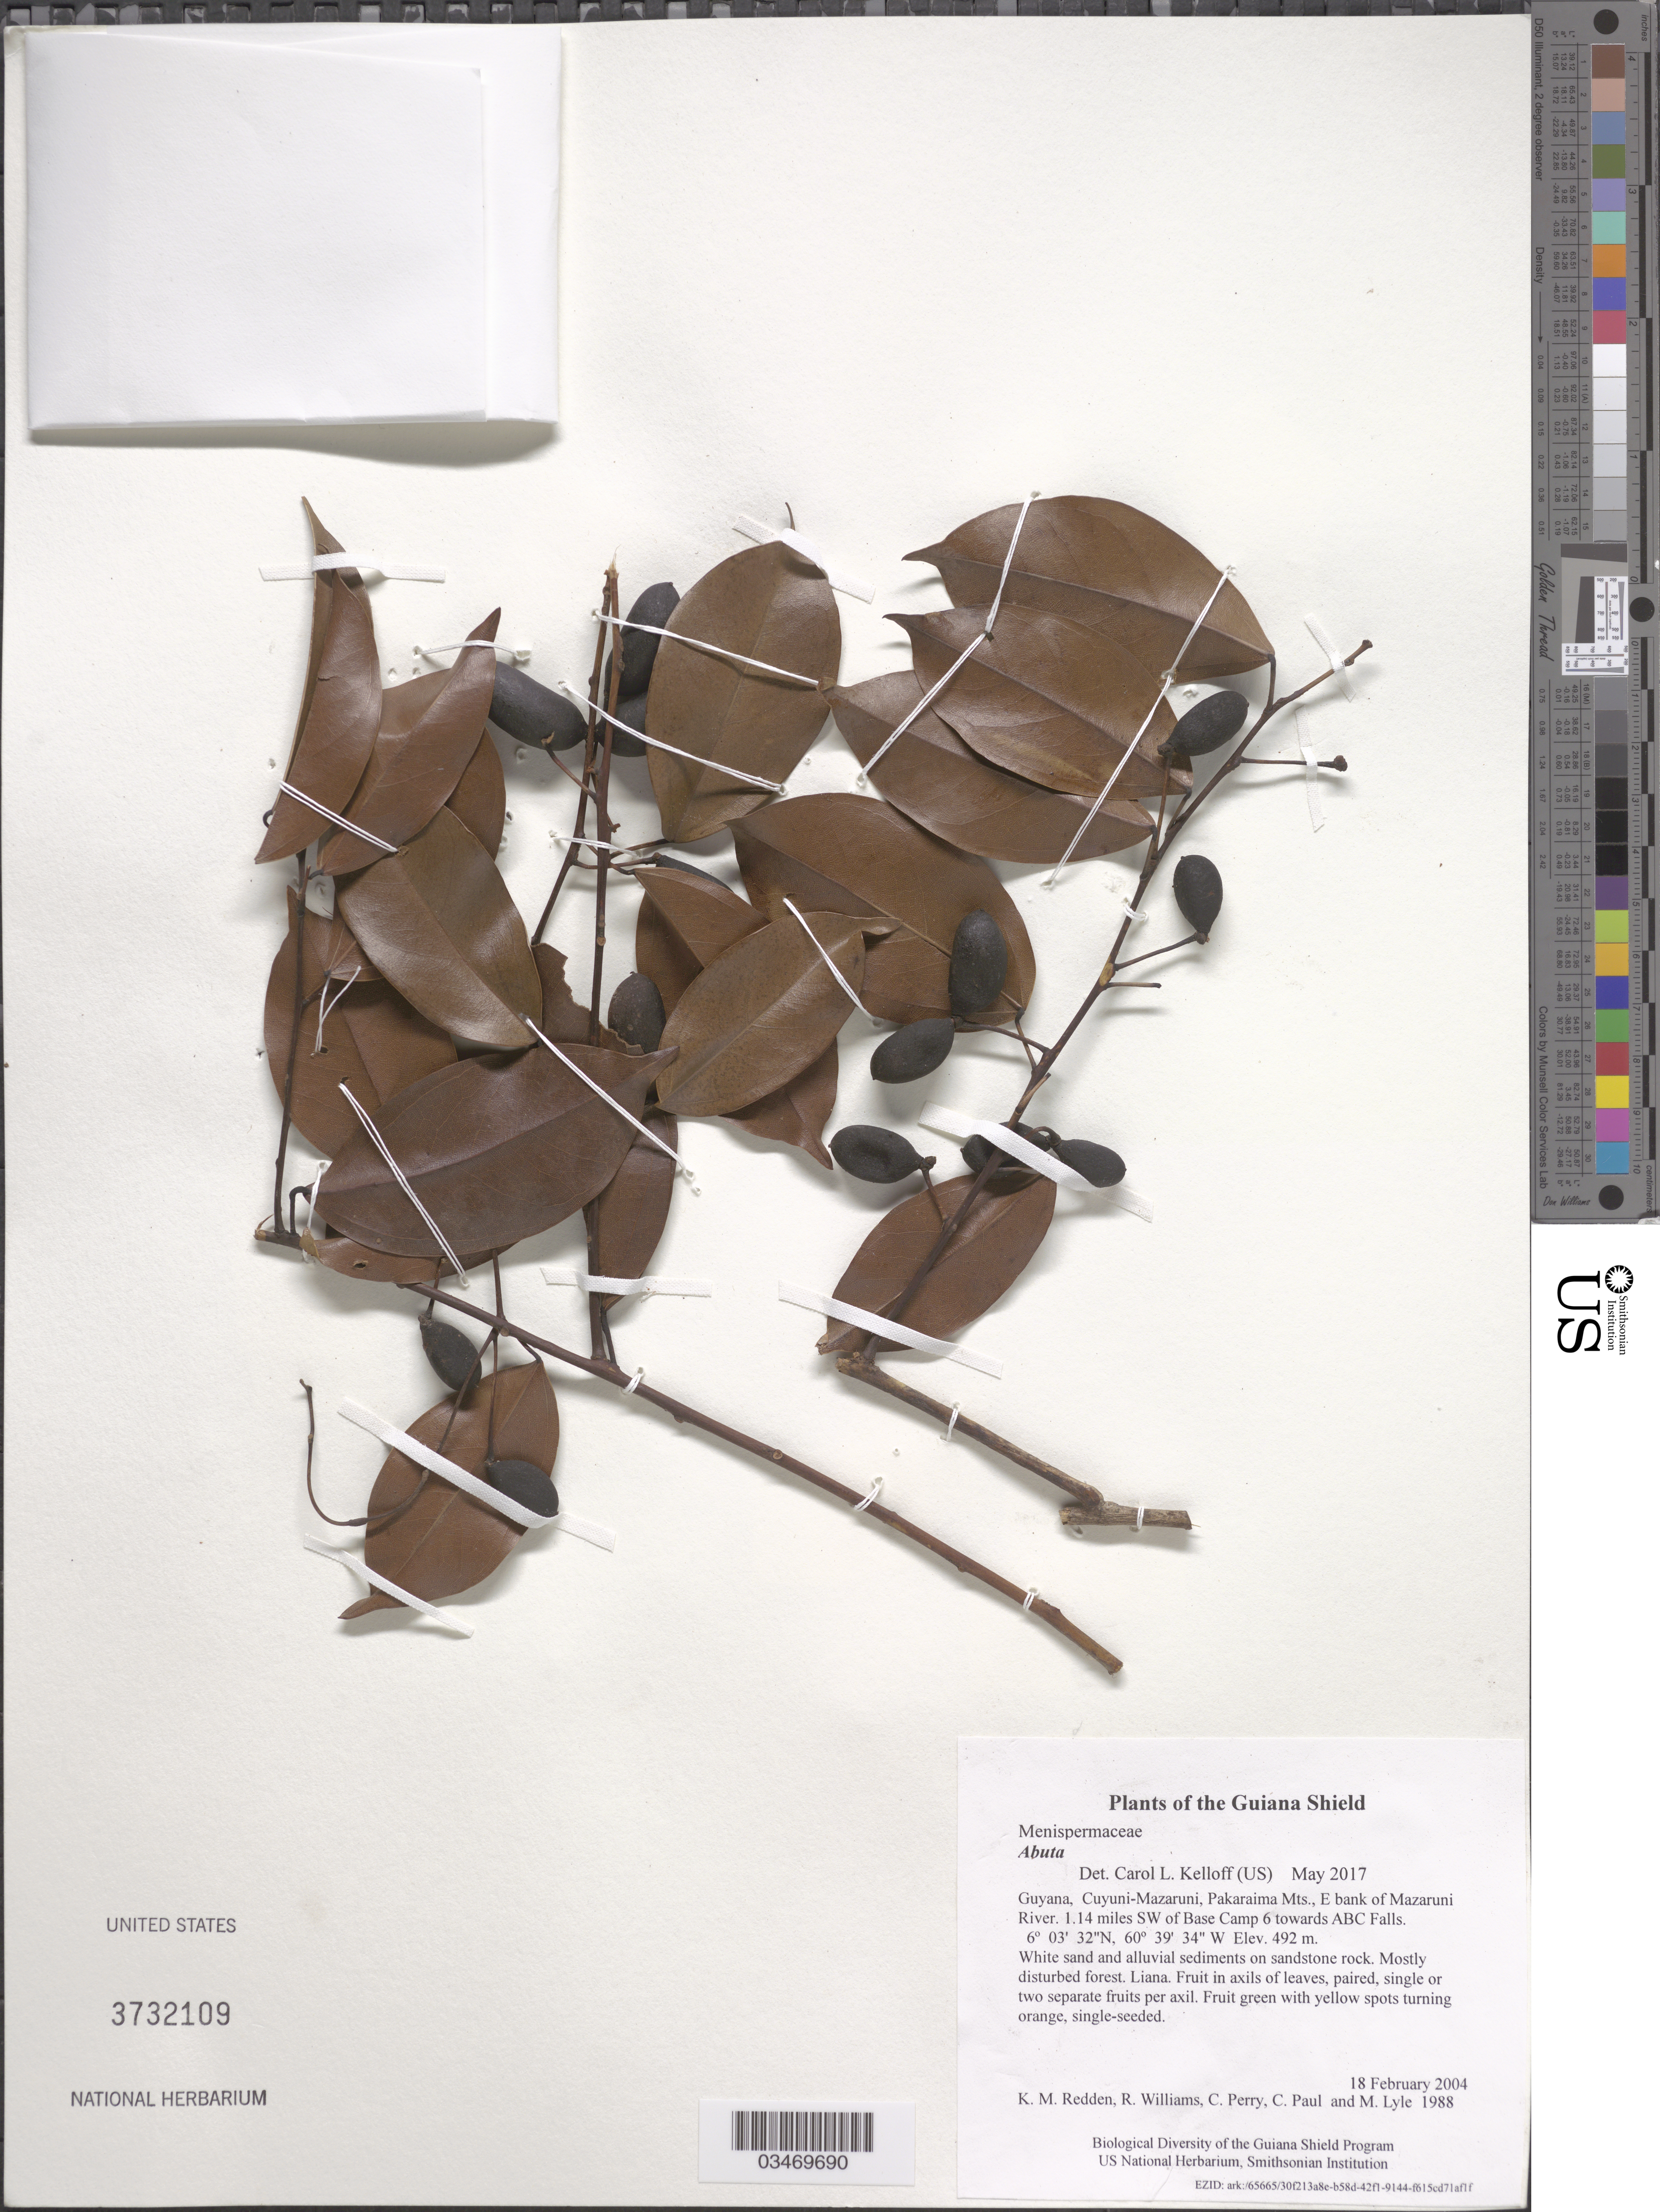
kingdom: Plantae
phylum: Tracheophyta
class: Magnoliopsida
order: Ranunculales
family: Menispermaceae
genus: Abuta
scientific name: Abuta sp.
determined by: Kelloff, Carol L., (US), Smithsonian Institution - National Museum of Natural History (UNITED STATES)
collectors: K. M. Redden, R. Williams, C. Perry, C. Paul & M. Lyle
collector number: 1988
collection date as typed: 18 February 2004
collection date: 2004-02-18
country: Guyana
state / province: Cuyuni-Mazaruni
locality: Pakaraima Mts., E bank of Mazaruni River. 1.14 miles SW of Base Camp 6 towards ABC Falls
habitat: White sand and alluvial sediments on sandstone rock. Mostly disturbed forest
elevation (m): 492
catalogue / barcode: US 3732109